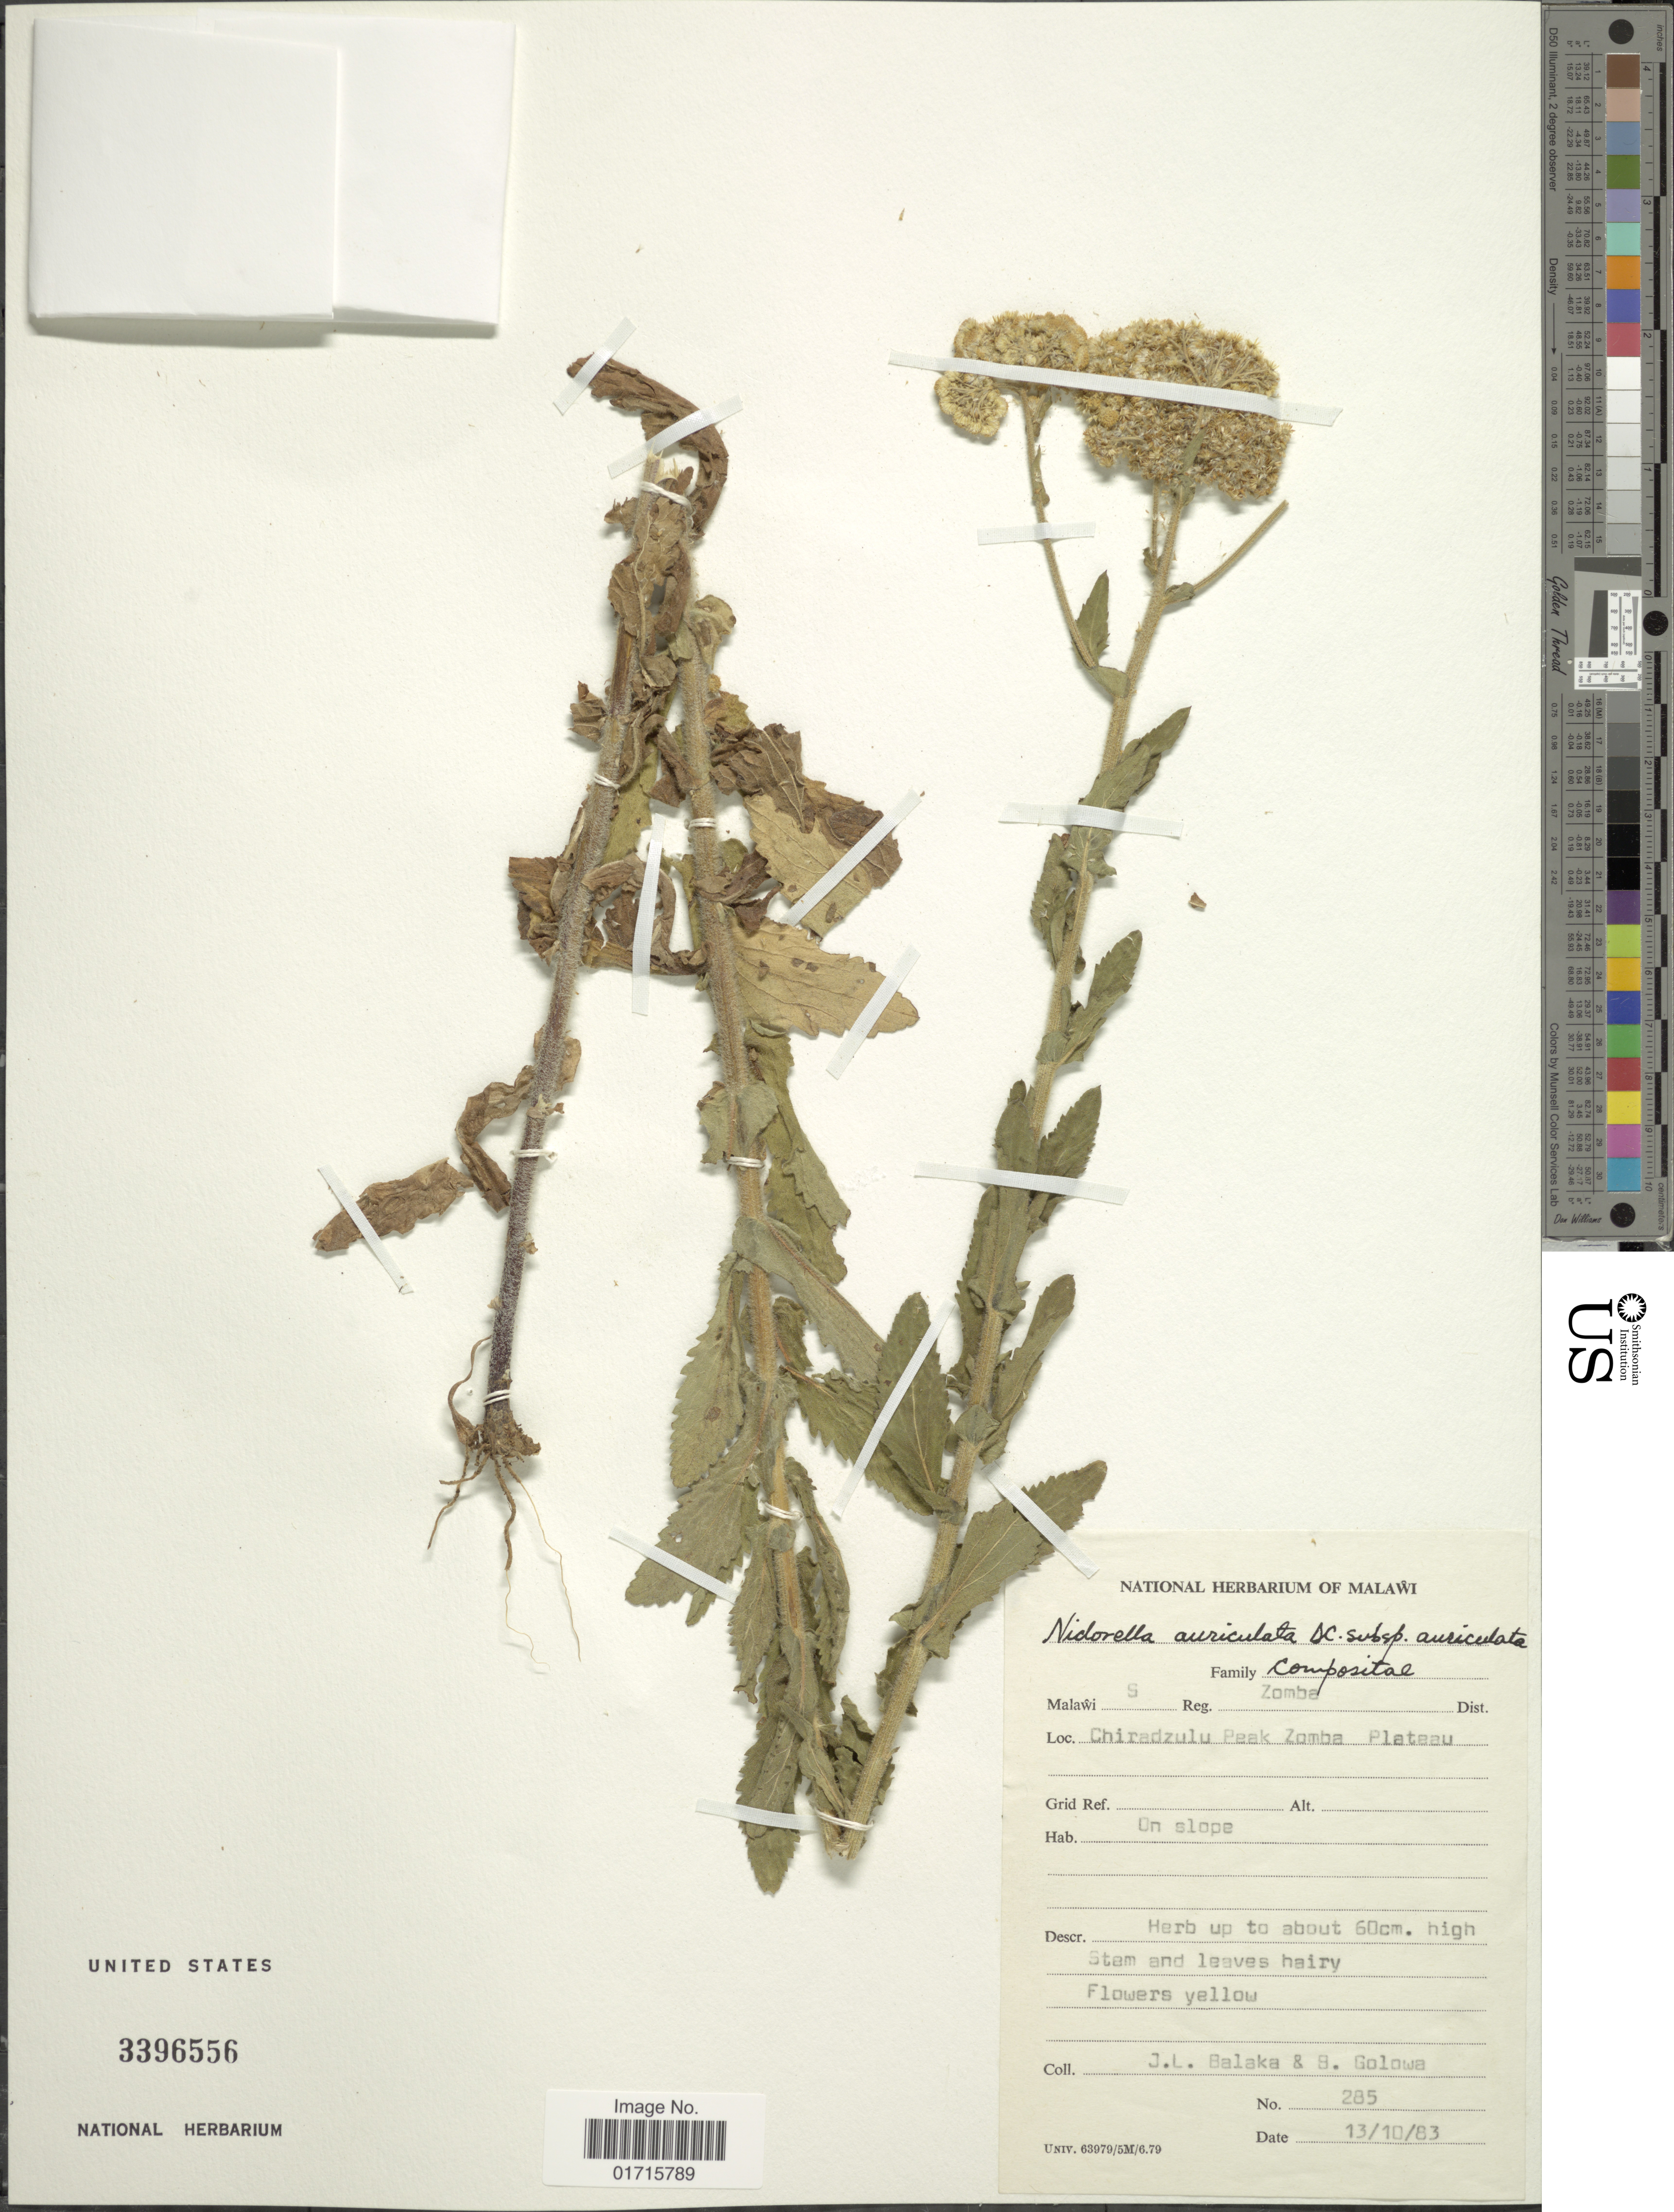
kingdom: Plantae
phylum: Tracheophyta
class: Magnoliopsida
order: Asterales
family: Asteraceae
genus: Nidorella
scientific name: Nidorella auriculata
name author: DC.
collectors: J. Balaka & B. Golowa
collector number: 285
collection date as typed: Transcribed d/m/y: 13/10/83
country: Malawi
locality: Malawi S Reg. Zomba Dist.Chiradzulu Peak Zomba Plateau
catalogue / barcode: US 3396556